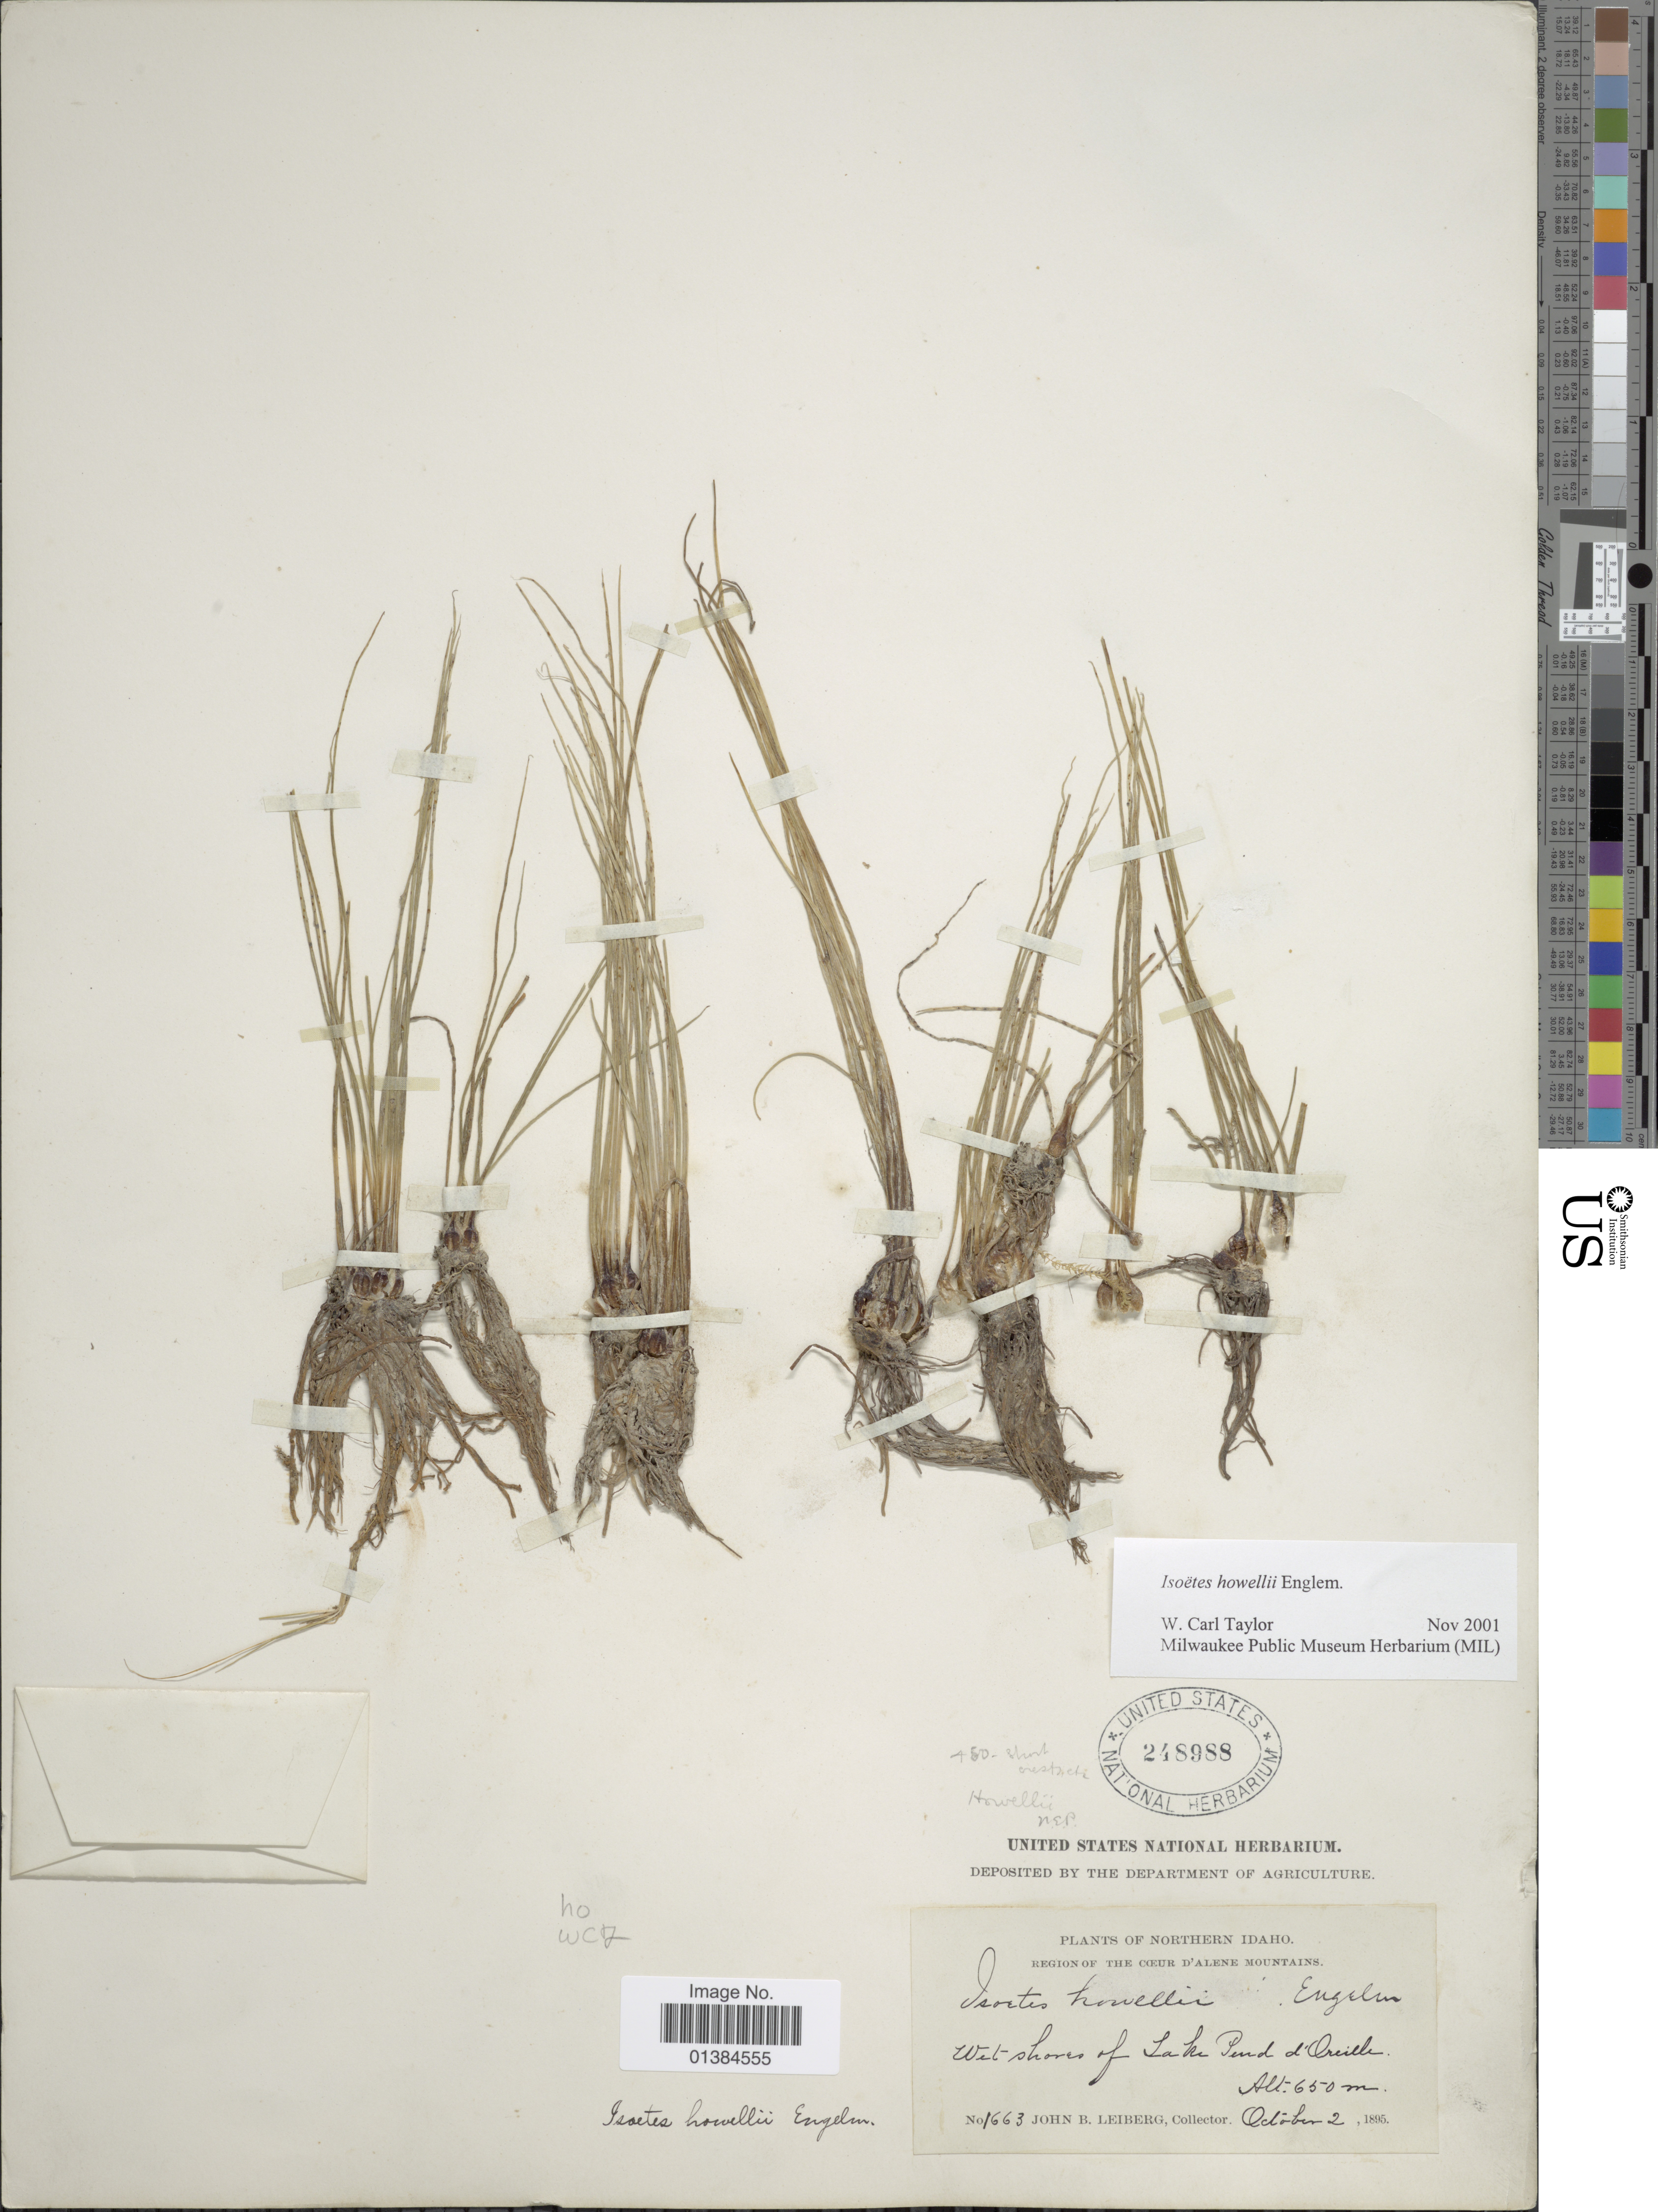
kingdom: Plantae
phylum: Tracheophyta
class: Lycopodiopsida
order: Isoetales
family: Isoetaceae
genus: Isoetes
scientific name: Isoetes howellii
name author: Engelm.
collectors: J. B. Leiberg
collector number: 1663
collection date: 1895-10-02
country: United States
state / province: Idaho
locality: Northern Idaho, Region of the Coeur d'Alene Mountains. Wet shores of Lake Pend d'Oreille.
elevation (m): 650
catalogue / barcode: US 248988